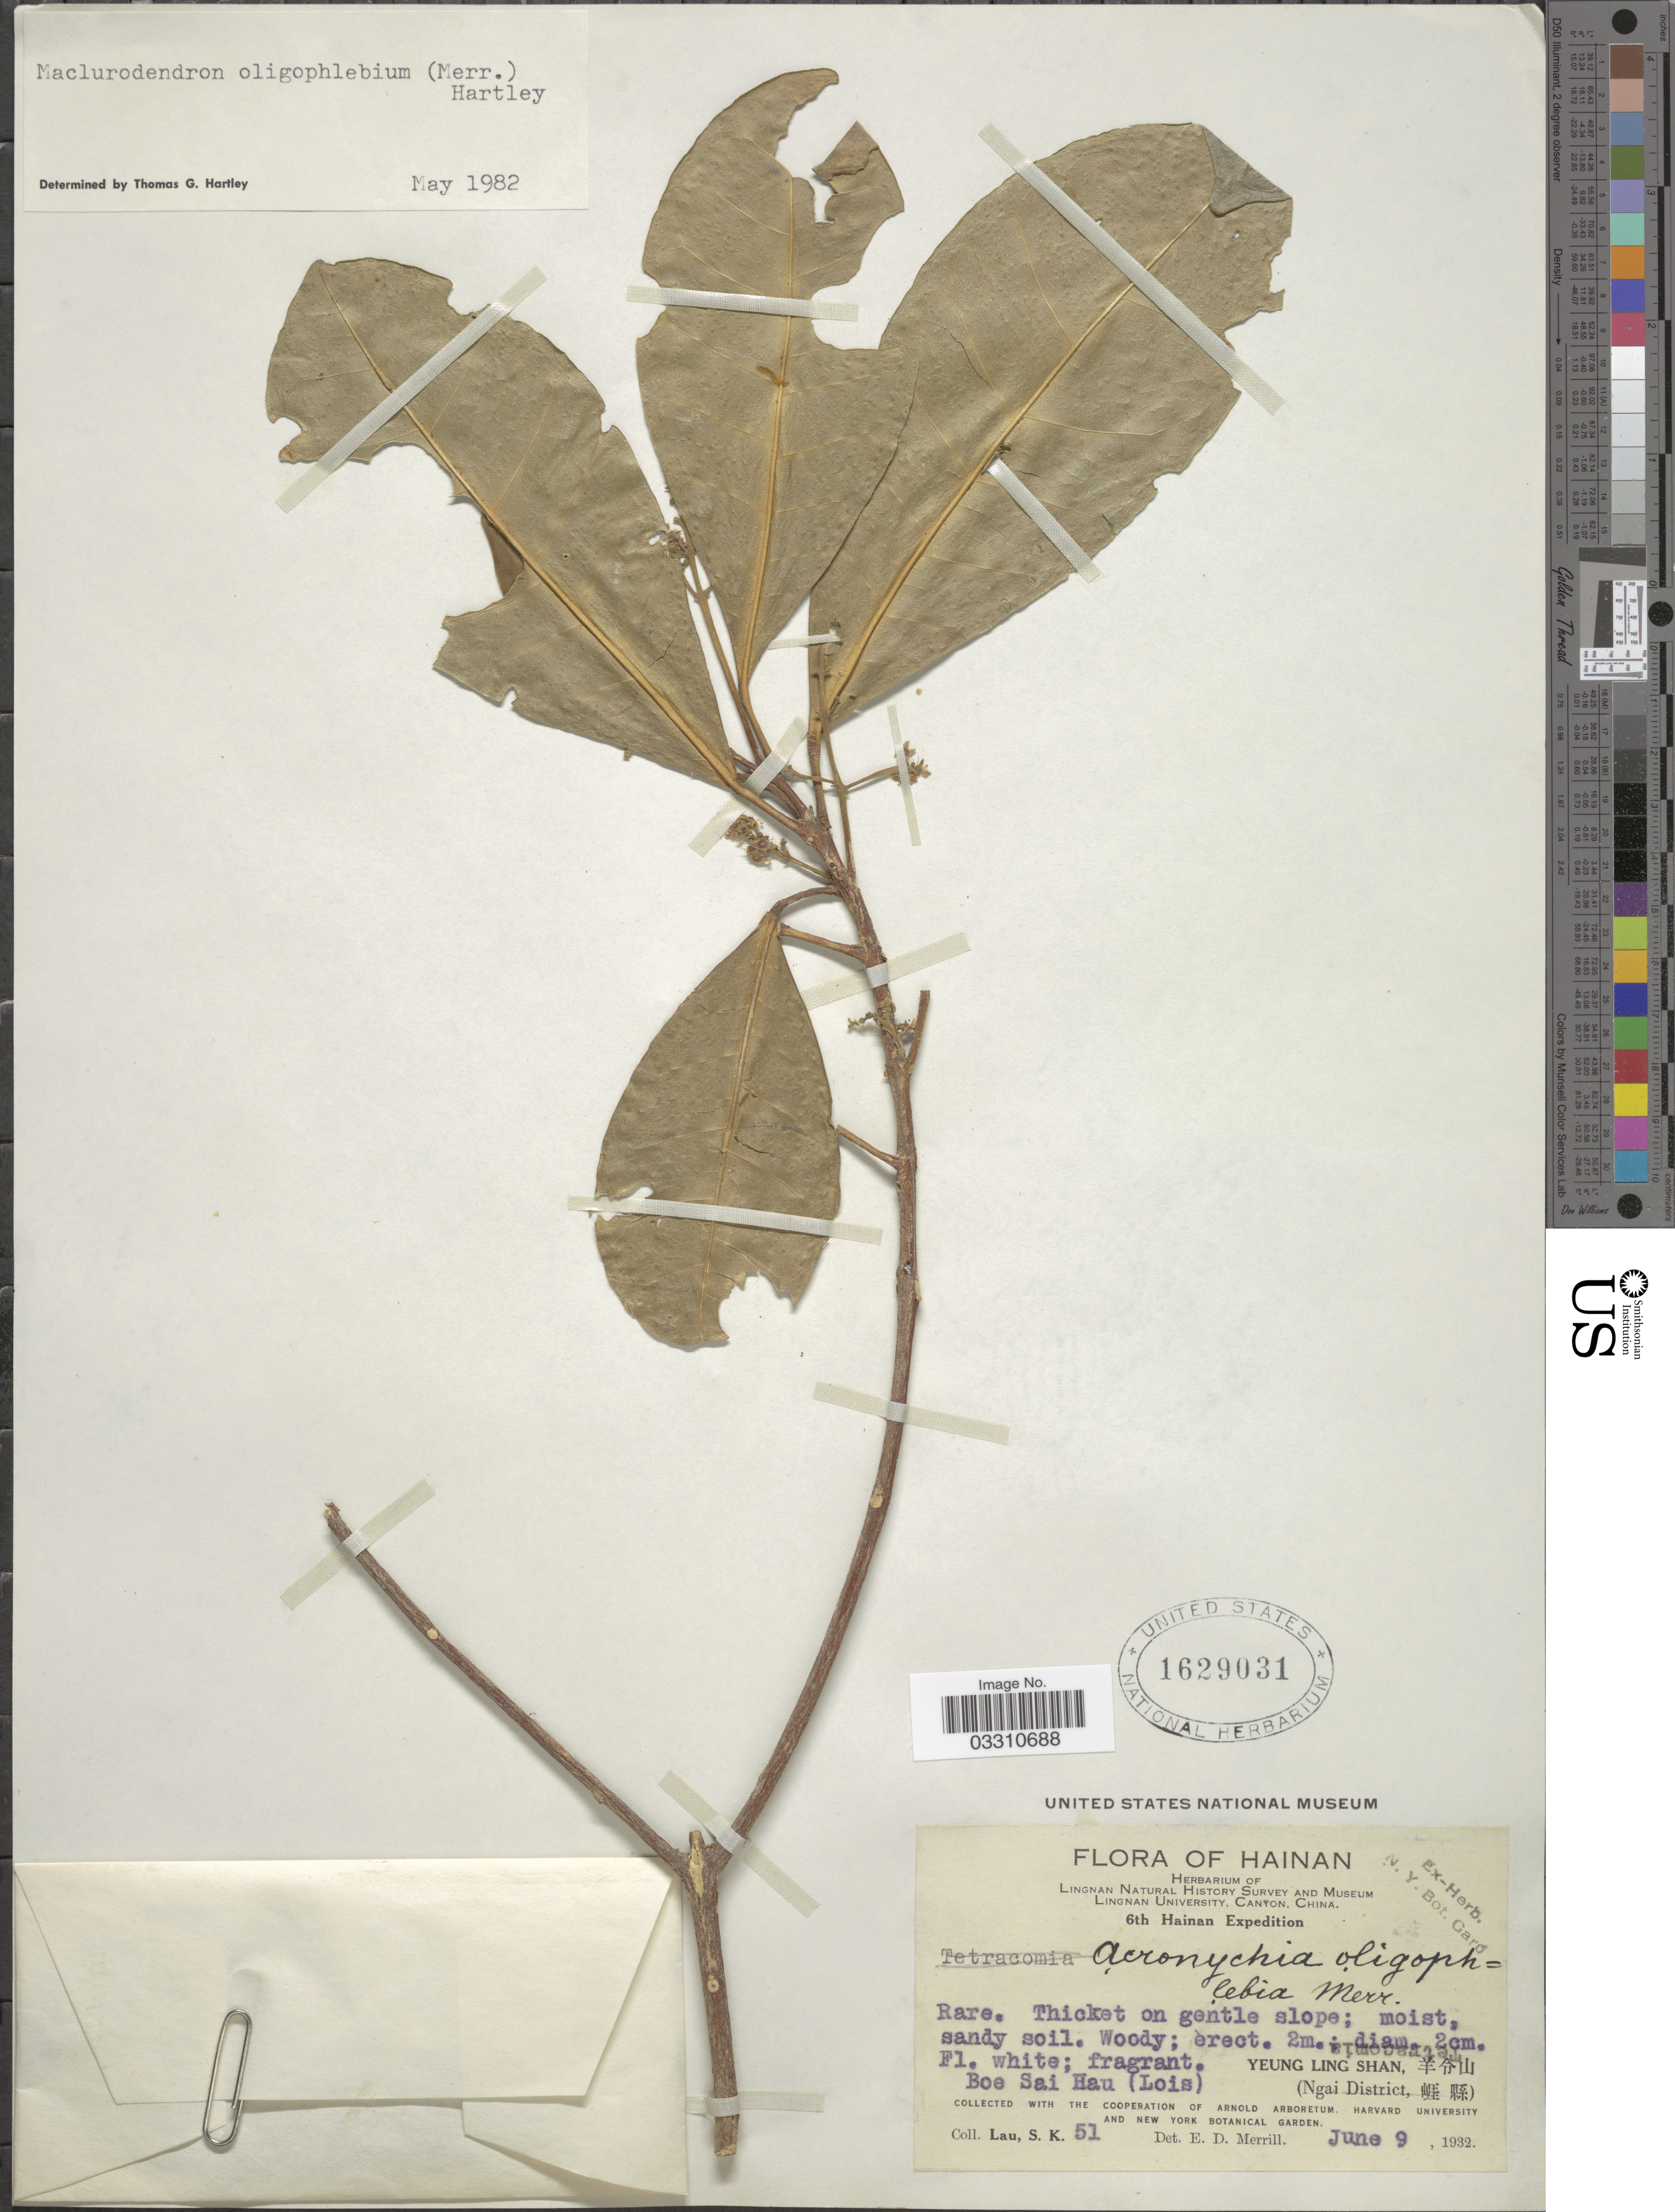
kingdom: Plantae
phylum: Tracheophyta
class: Magnoliopsida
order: Sapindales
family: Rutaceae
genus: Maclurodendron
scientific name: Maclurodendron oligophlebium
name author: (Merr.) T.G. Hartley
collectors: S. K. Lau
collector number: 51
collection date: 1932-06-09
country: China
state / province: Hainan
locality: Boe Sai Hau (Lois). Yeung Ling Shan. (Ngai District).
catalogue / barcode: US 1629031